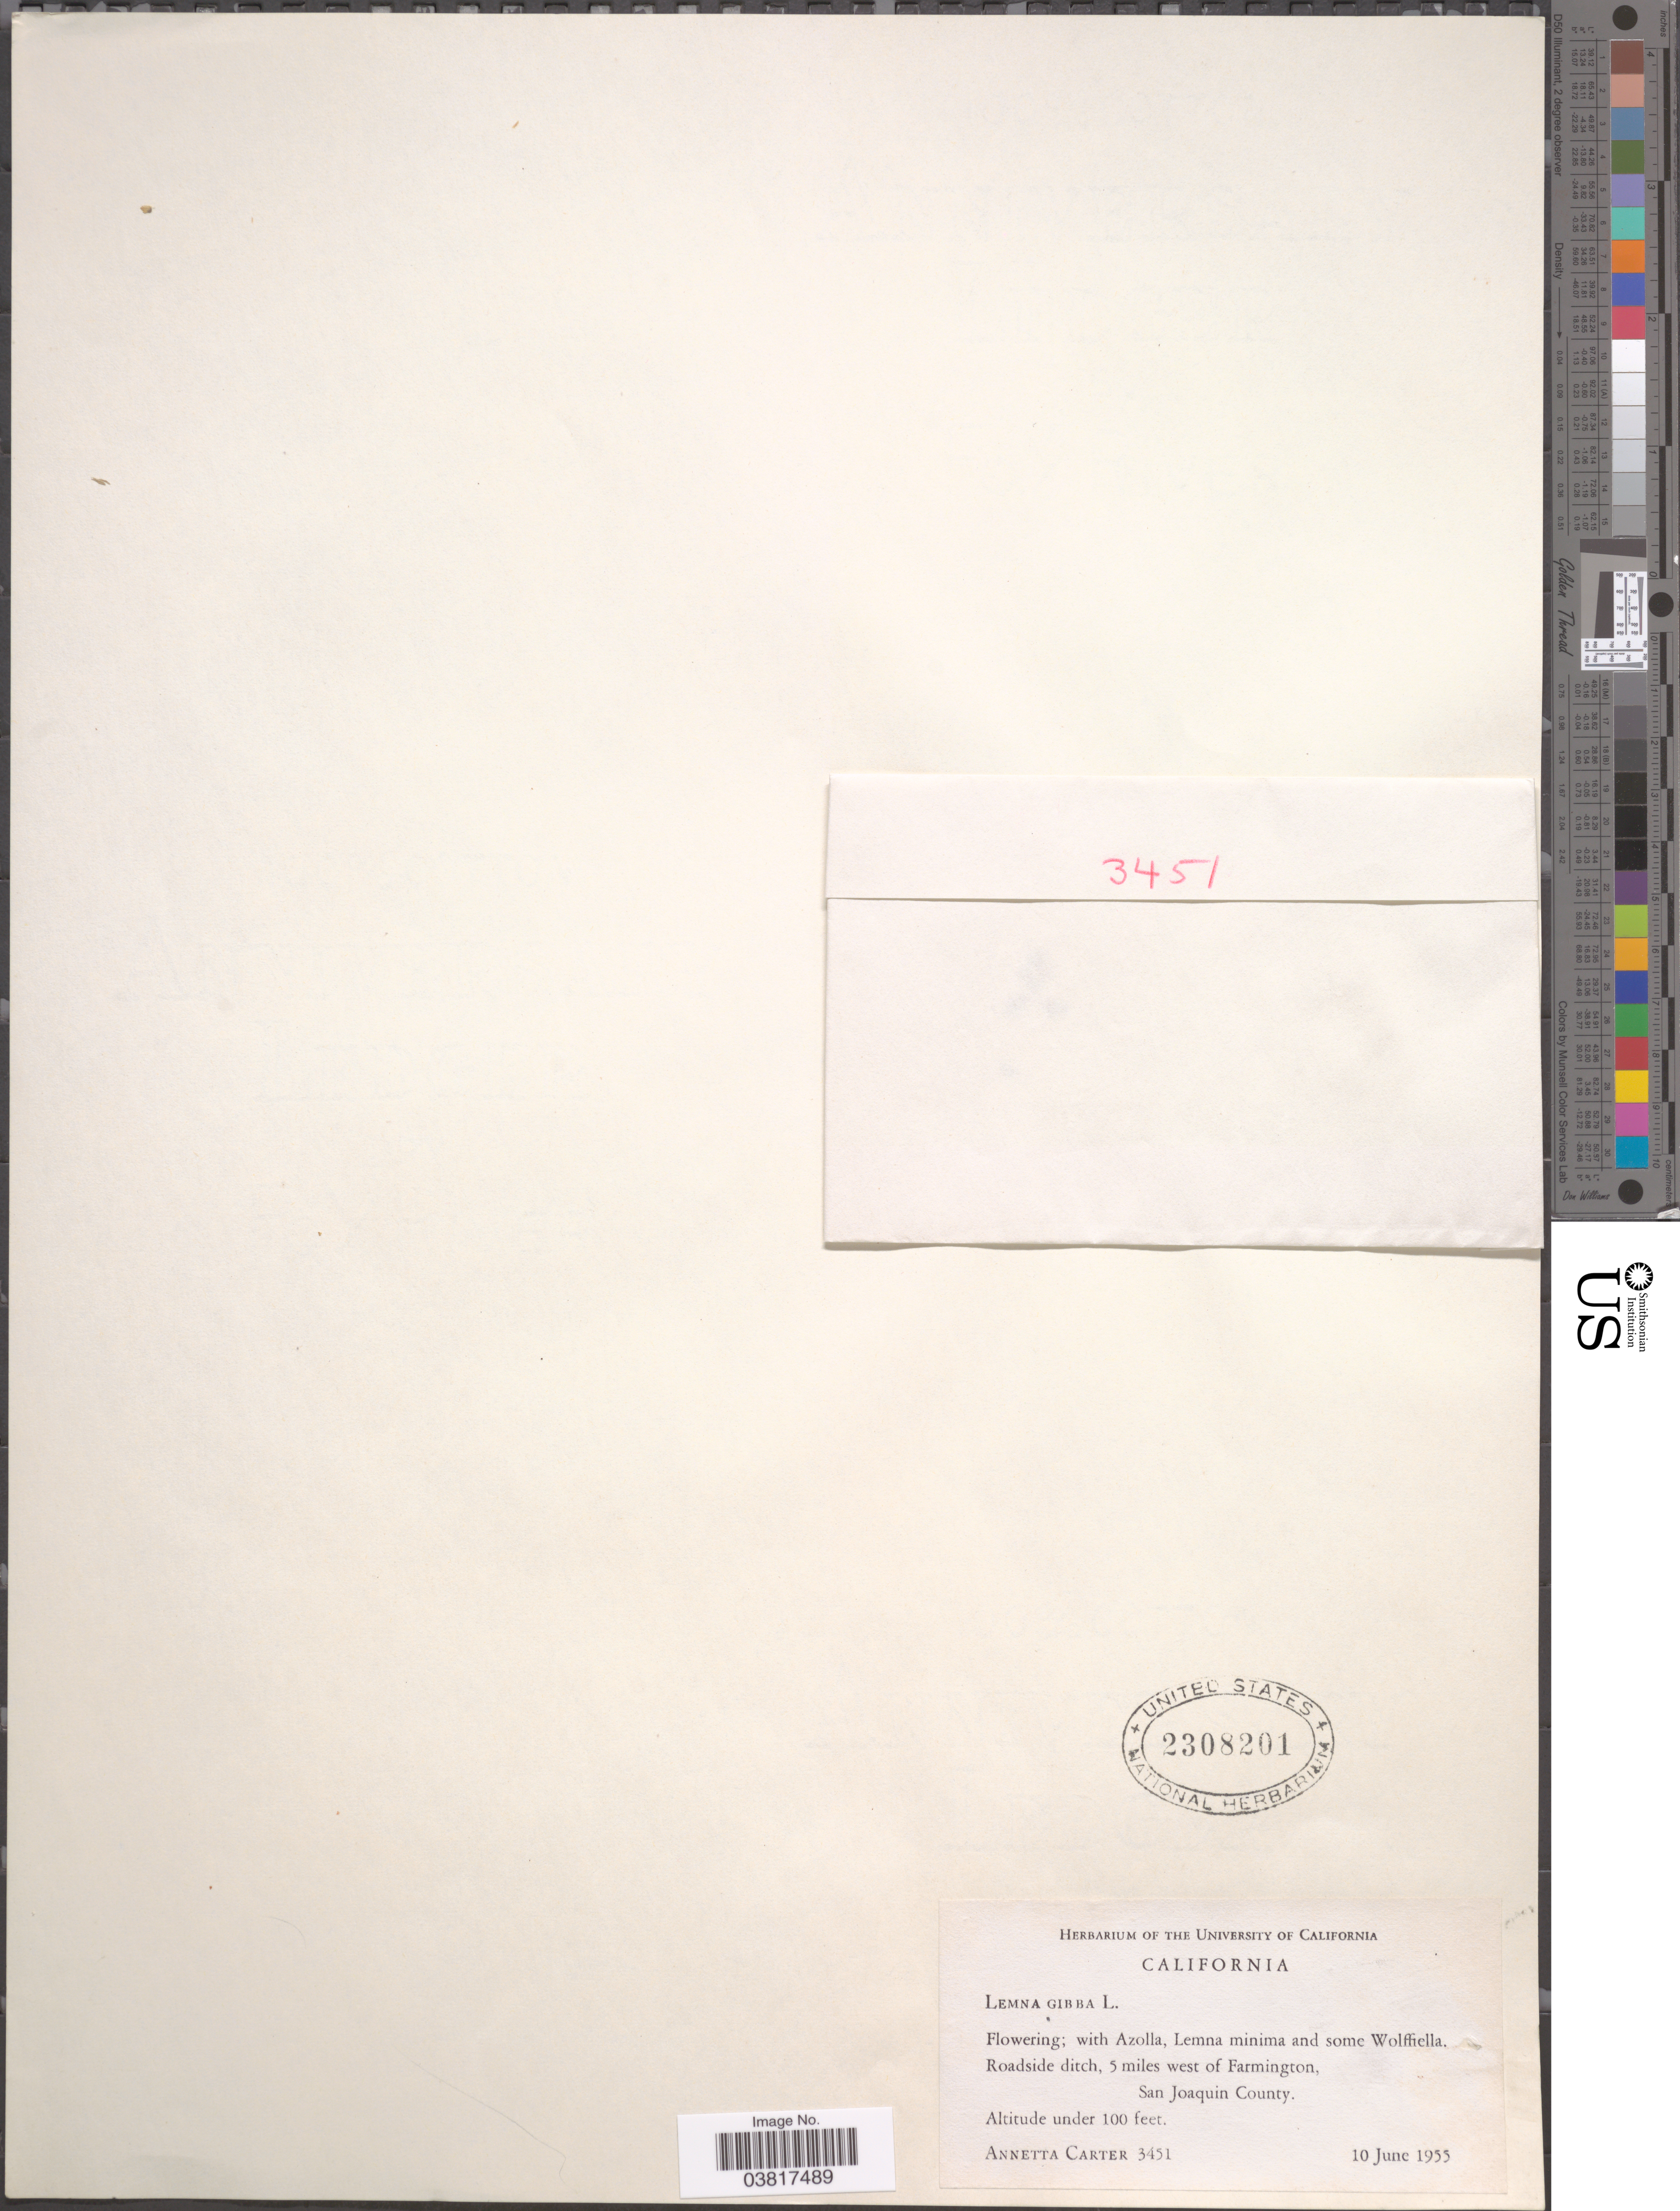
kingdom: Plantae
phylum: Tracheophyta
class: Liliopsida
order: Alismatales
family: Araceae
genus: Lemna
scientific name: Lemna gibba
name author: L.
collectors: A. Carter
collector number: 3451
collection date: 1955-06-10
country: United States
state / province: California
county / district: San Joaquin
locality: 5 miles west of Farmington, San Joaquin County.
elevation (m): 30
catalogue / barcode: US 2308201